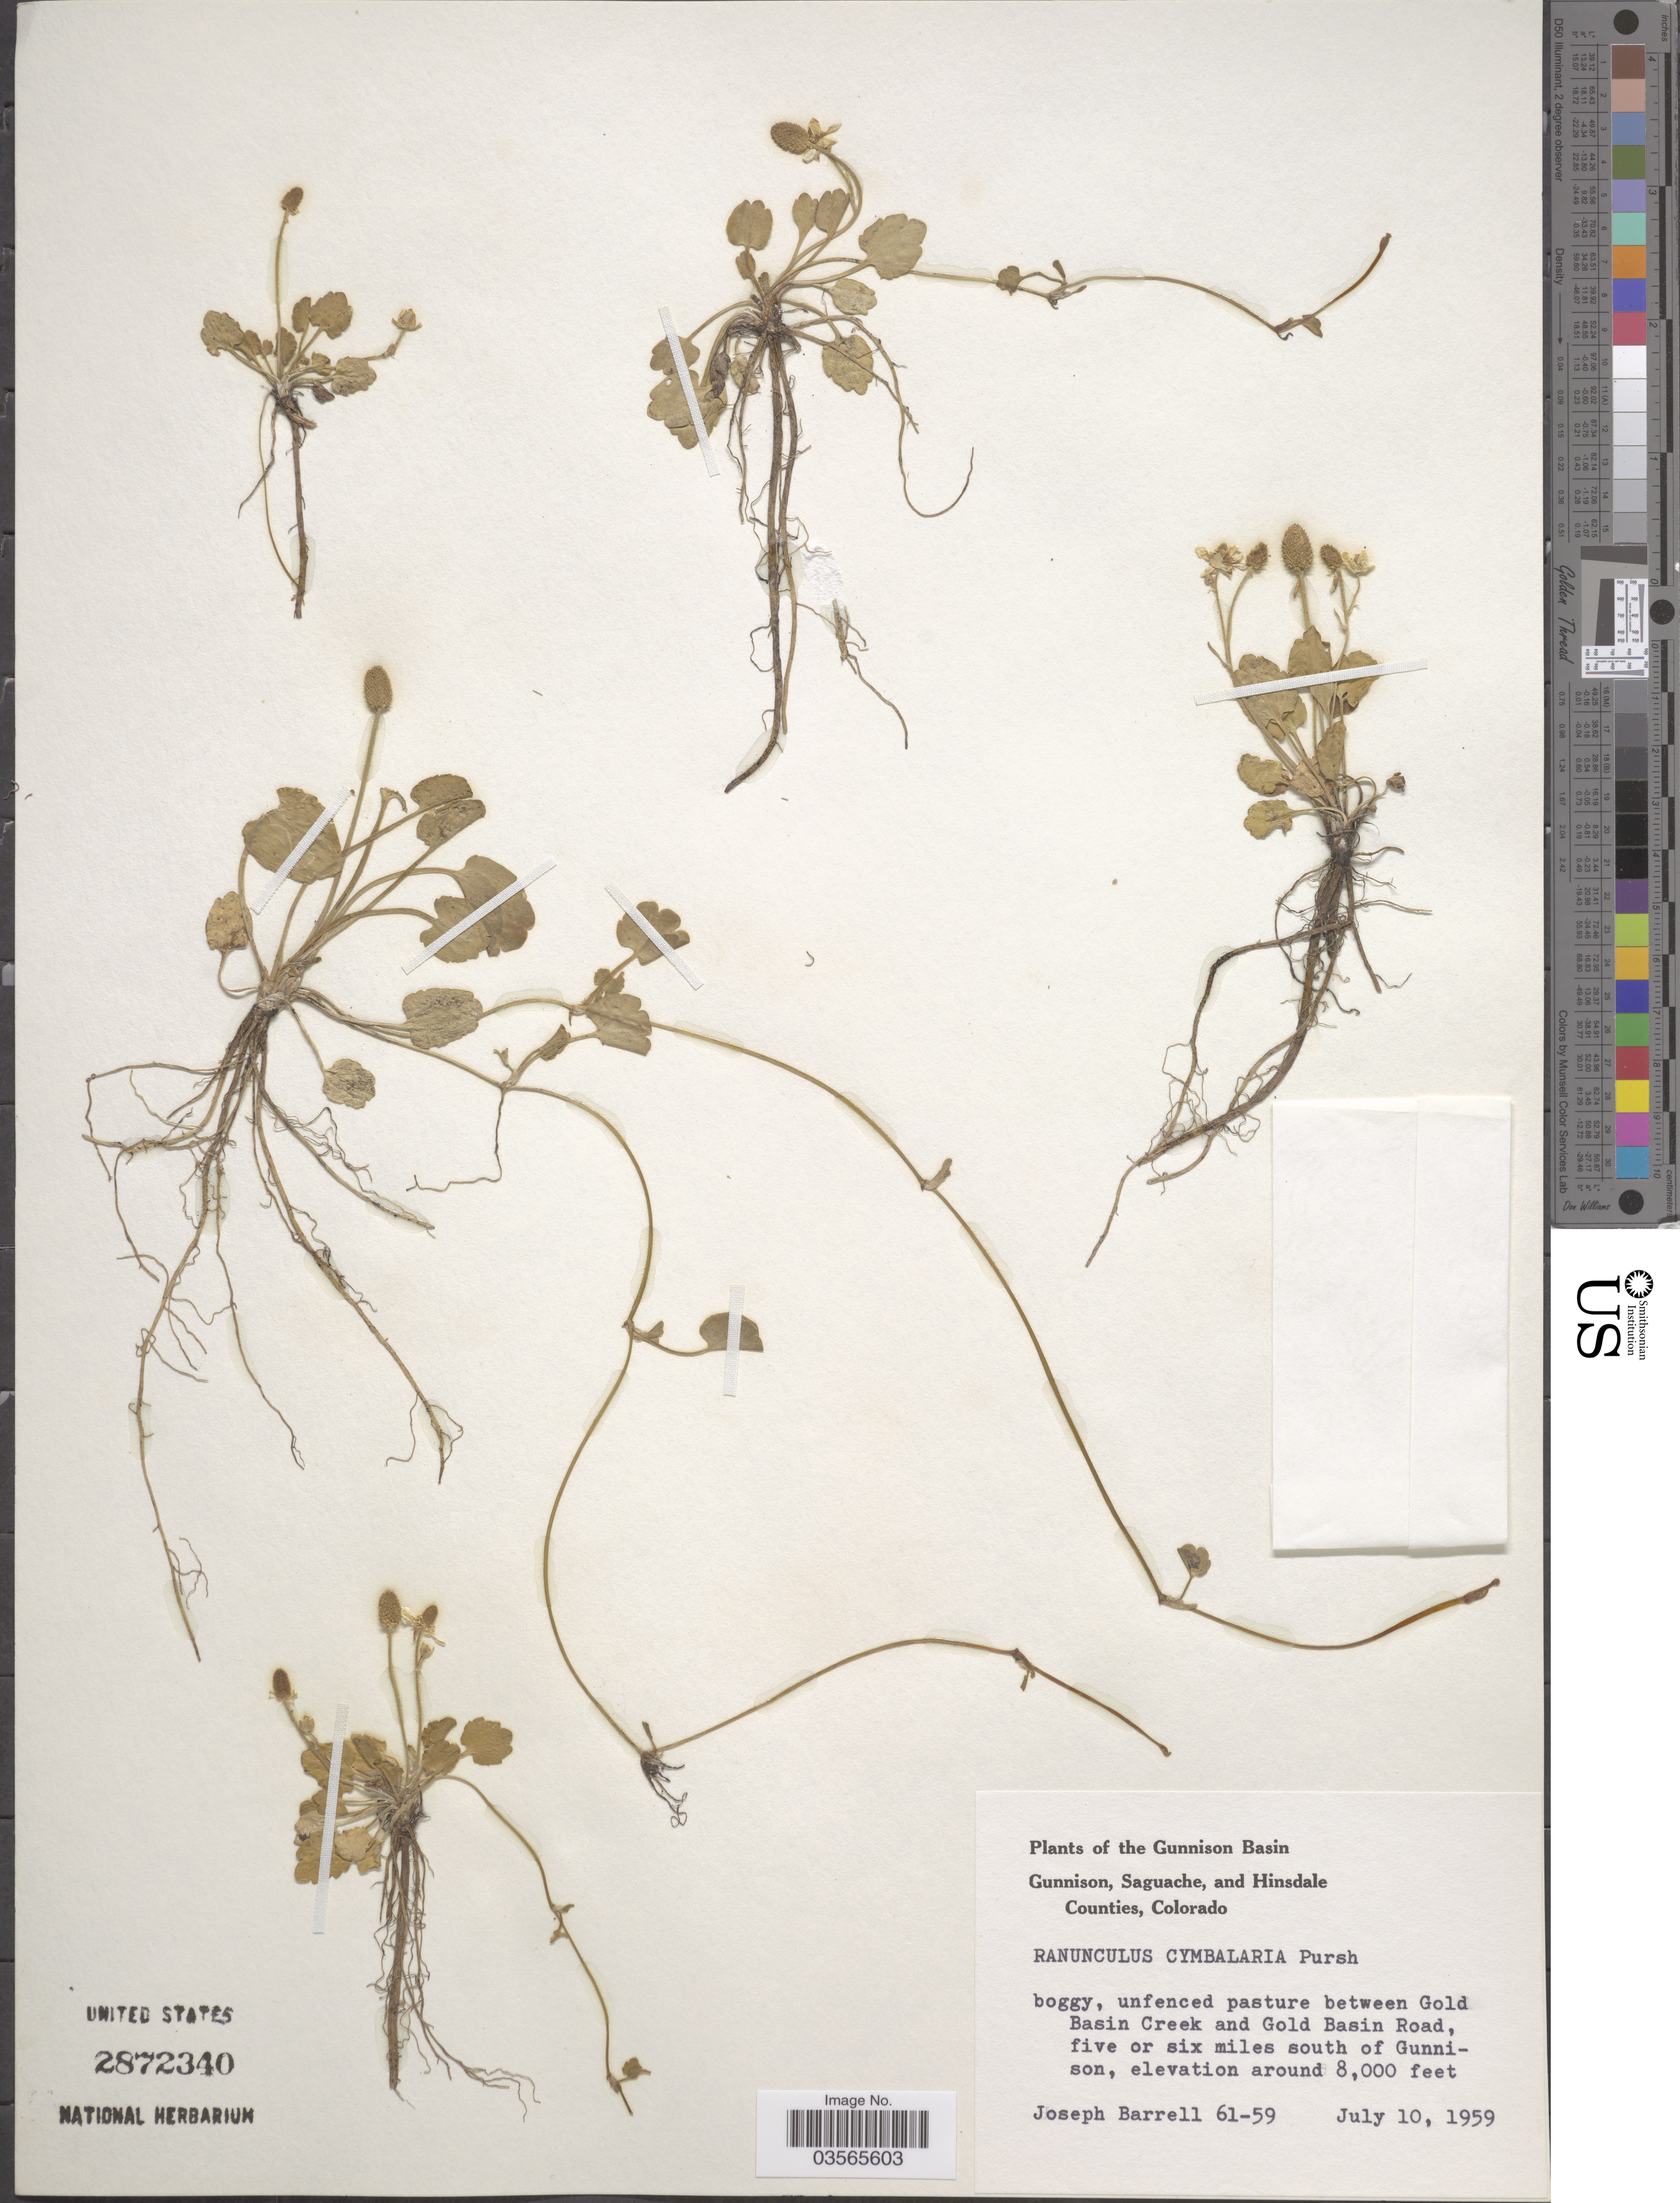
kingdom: Plantae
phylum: Tracheophyta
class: Magnoliopsida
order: Ranunculales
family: Ranunculaceae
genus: Halerpestes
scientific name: Halerpestes cymbalaria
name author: (Pursh) Greene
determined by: Strong, M. T., (US), Smithsonian Institution - National Museum of Natural History (UNITED STATES)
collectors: J. Barrell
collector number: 61-59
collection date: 1959-07-10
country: United States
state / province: Colorado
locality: The Gunnison Basin. Gunnison County. Boggy, unfenced pasture between Gold Basin Creek and Gold Basin Road, five of six miles south of Gunnison.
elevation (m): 2438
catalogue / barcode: US 2872340